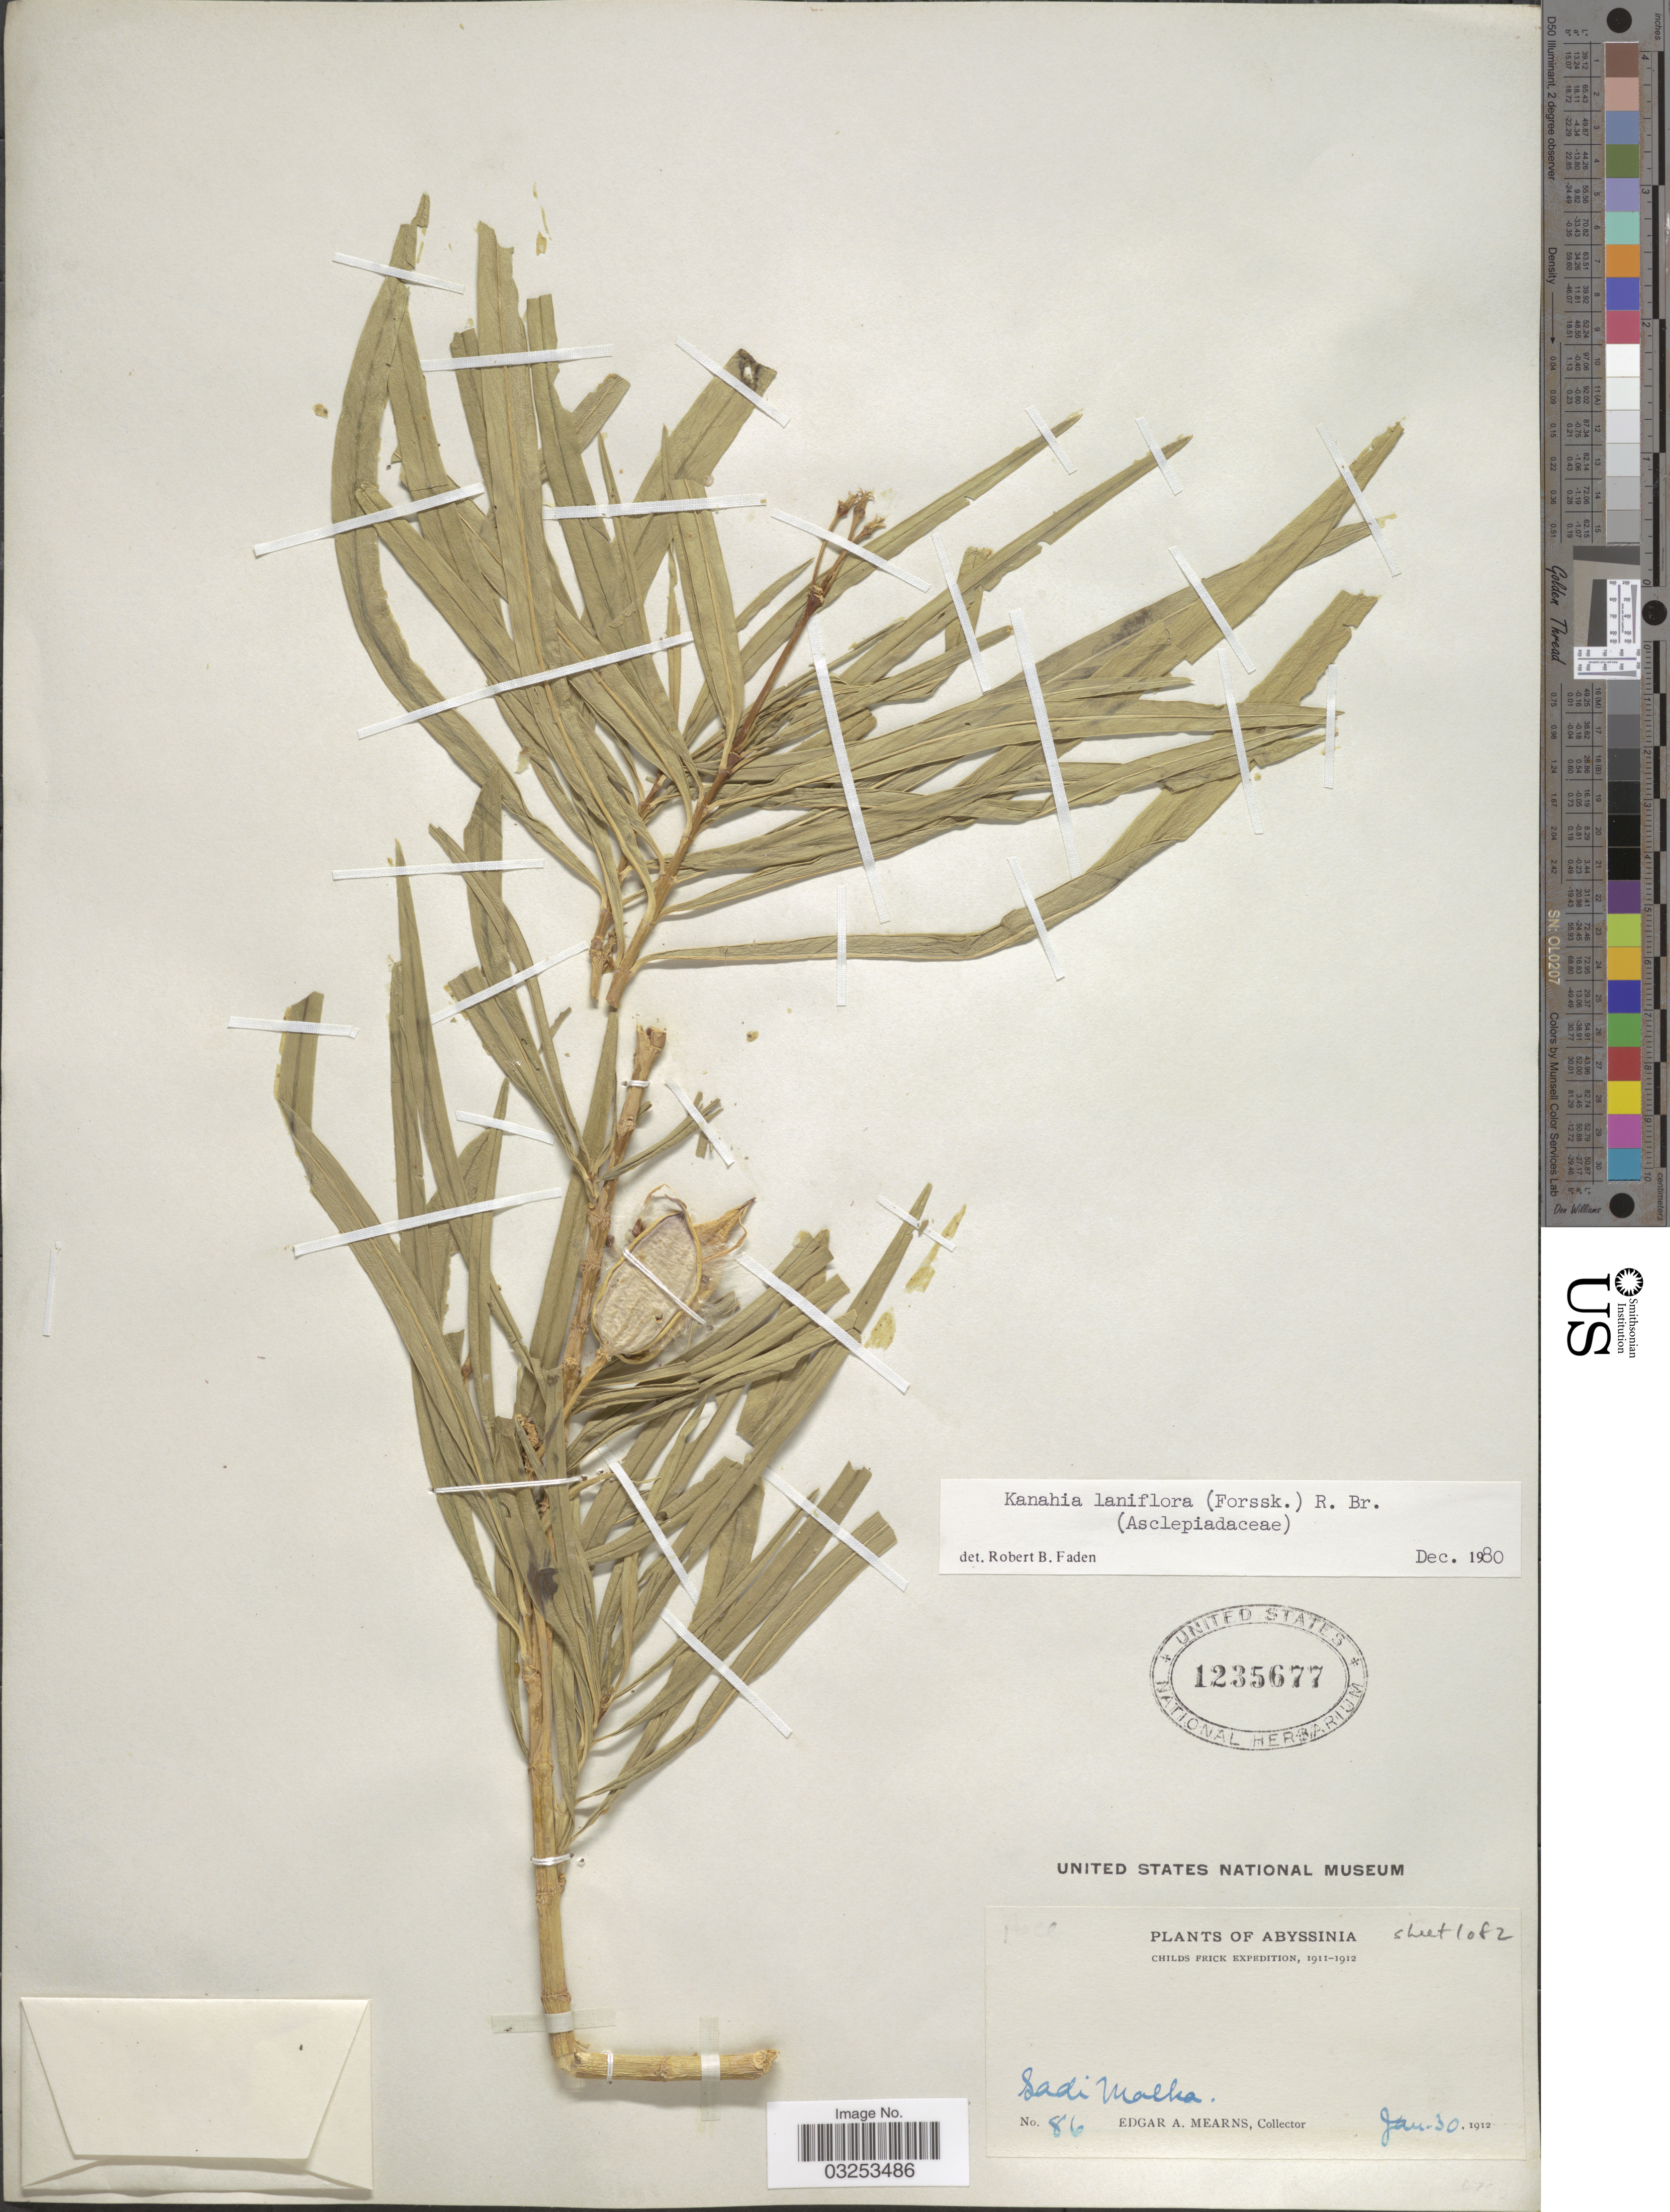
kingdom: Plantae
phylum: Tracheophyta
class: Magnoliopsida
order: Gentianales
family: Apocynaceae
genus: Kanahia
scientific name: Kanahia laniflora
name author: (Forssk.) R. Br.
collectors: E. A. Mearns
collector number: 86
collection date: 1912-01-30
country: Eritrea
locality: Abyssinia. Childs Frick. Sadi Malka [unsure placement].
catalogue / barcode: US 1235677